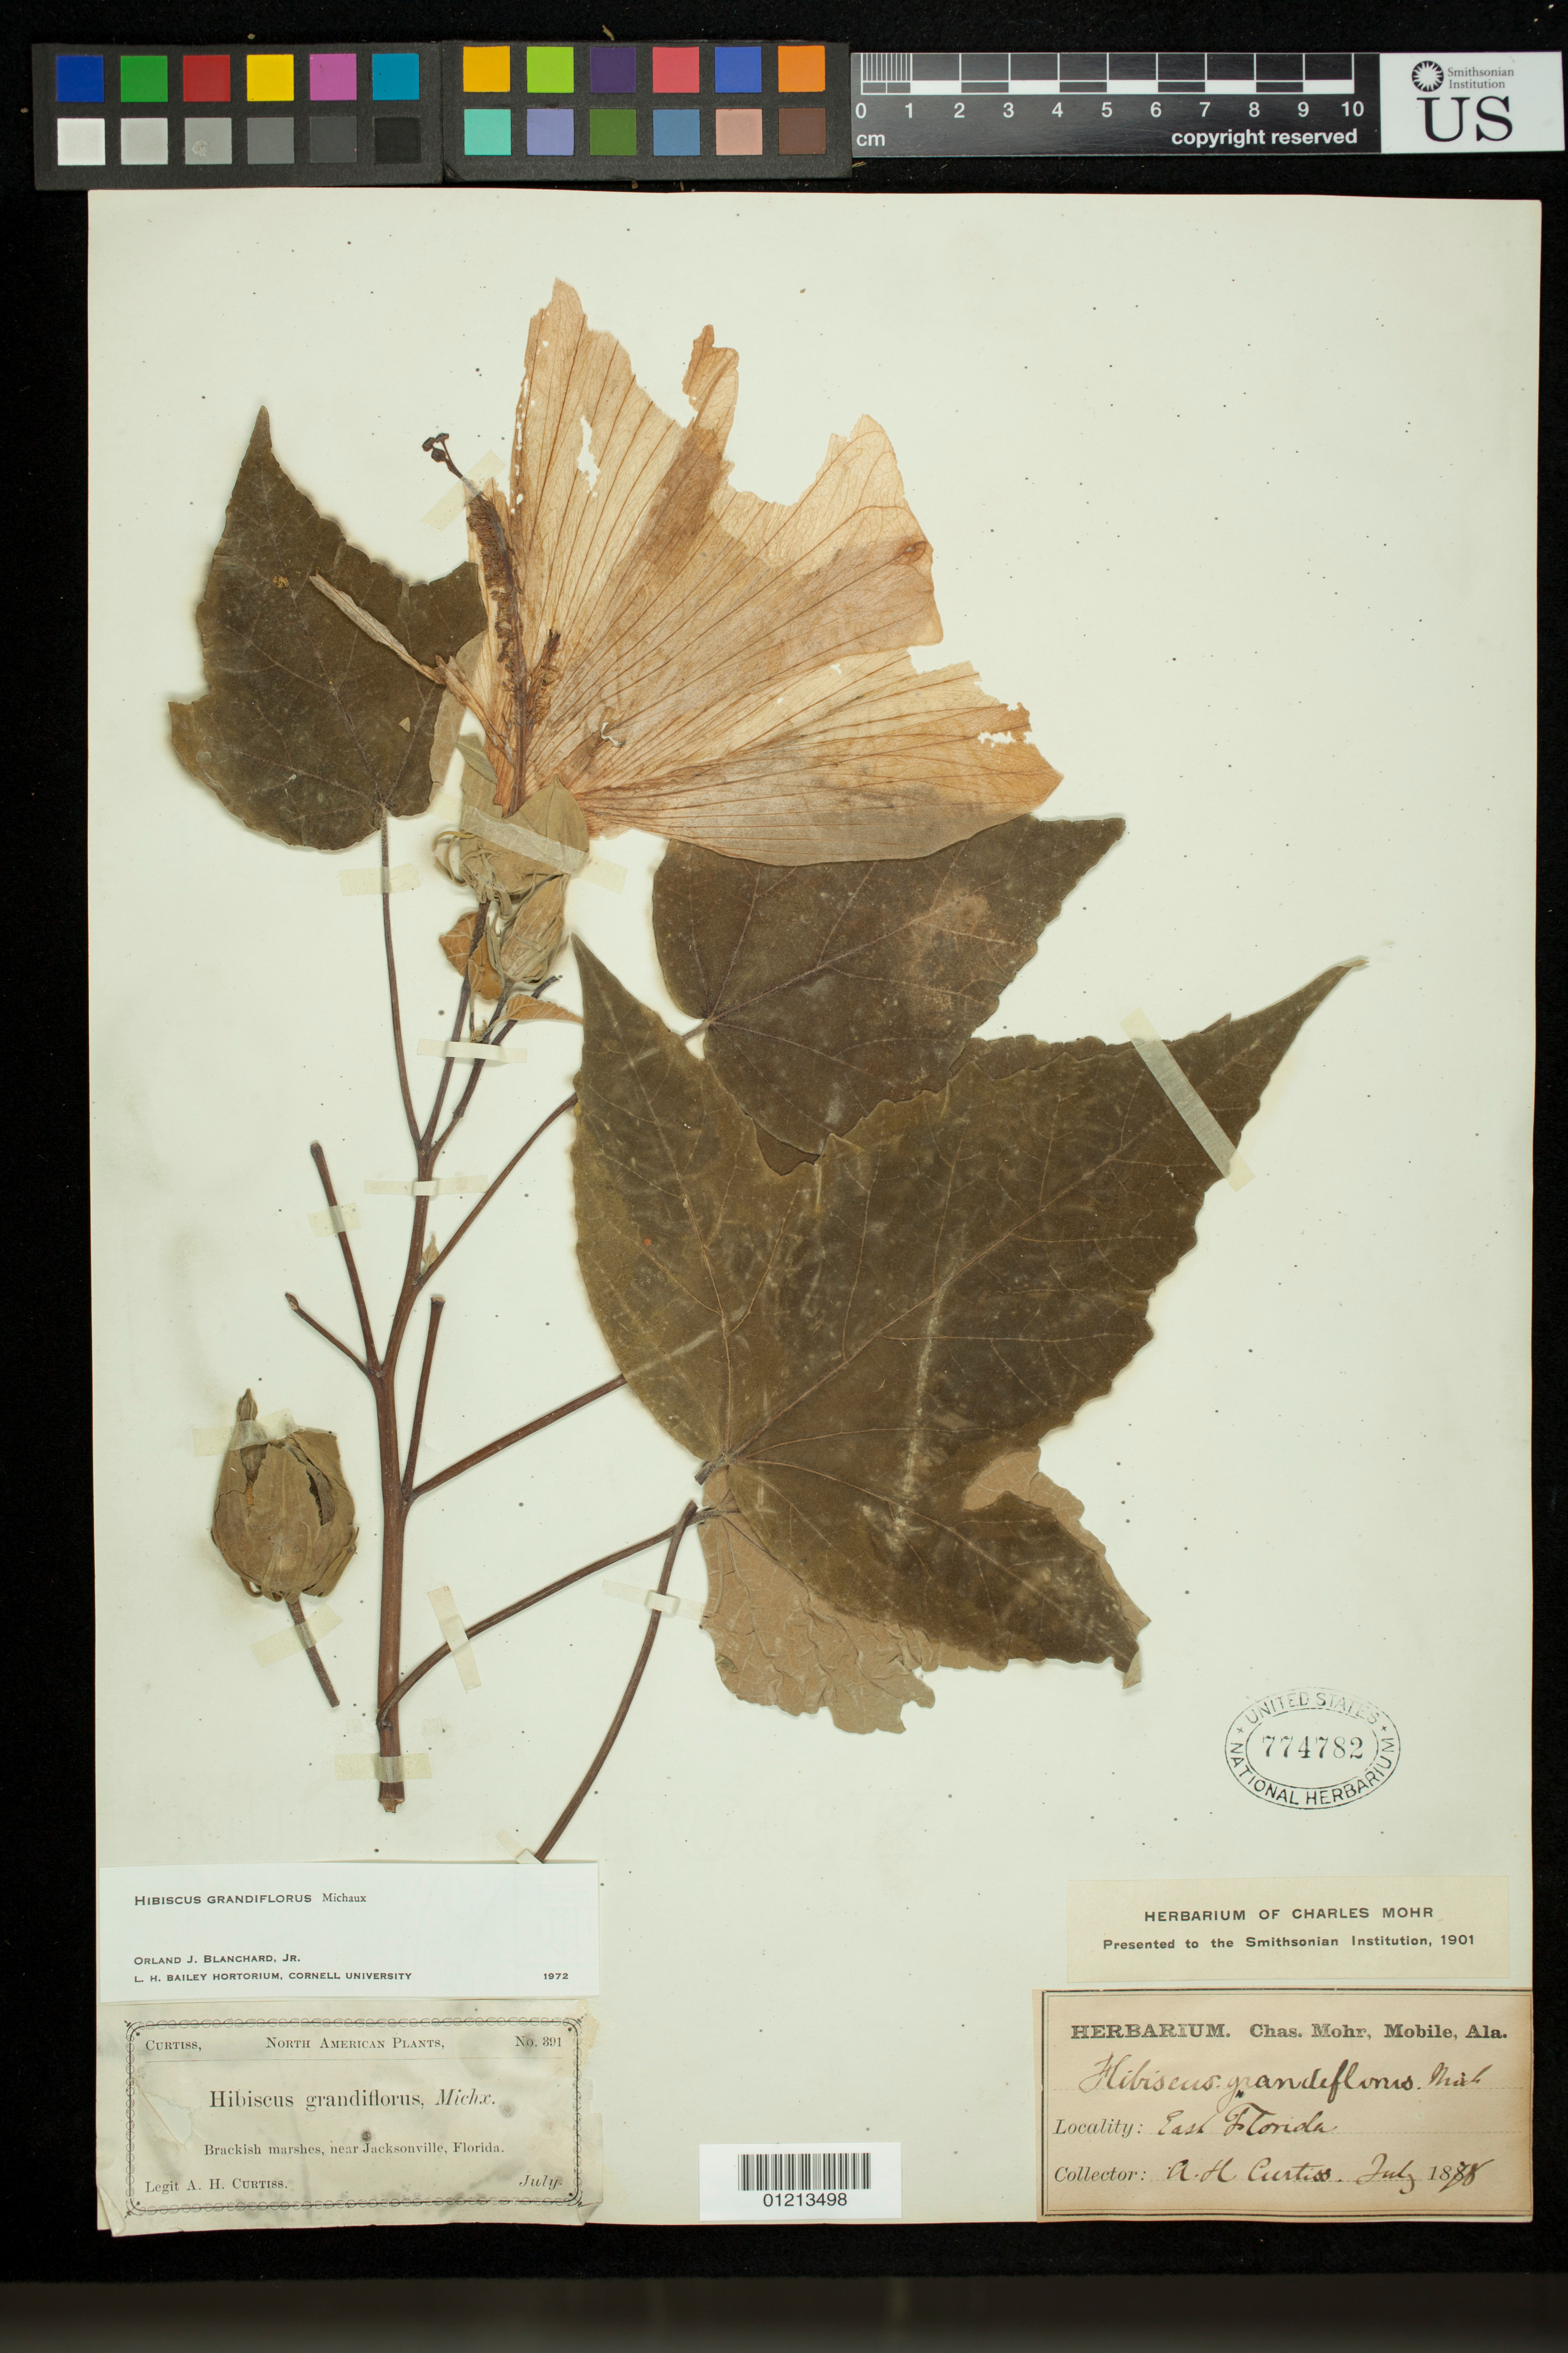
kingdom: Plantae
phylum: Tracheophyta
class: Magnoliopsida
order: Malvales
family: Malvaceae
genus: Hibiscus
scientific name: Hibiscus grandiflorus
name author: Michx.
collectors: A. H. Curtiss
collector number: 891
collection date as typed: Jul 1878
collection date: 1878-07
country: United States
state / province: Florida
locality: East Florida. Brackish marshes, near Jacksonville, Florida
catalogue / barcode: US 774782